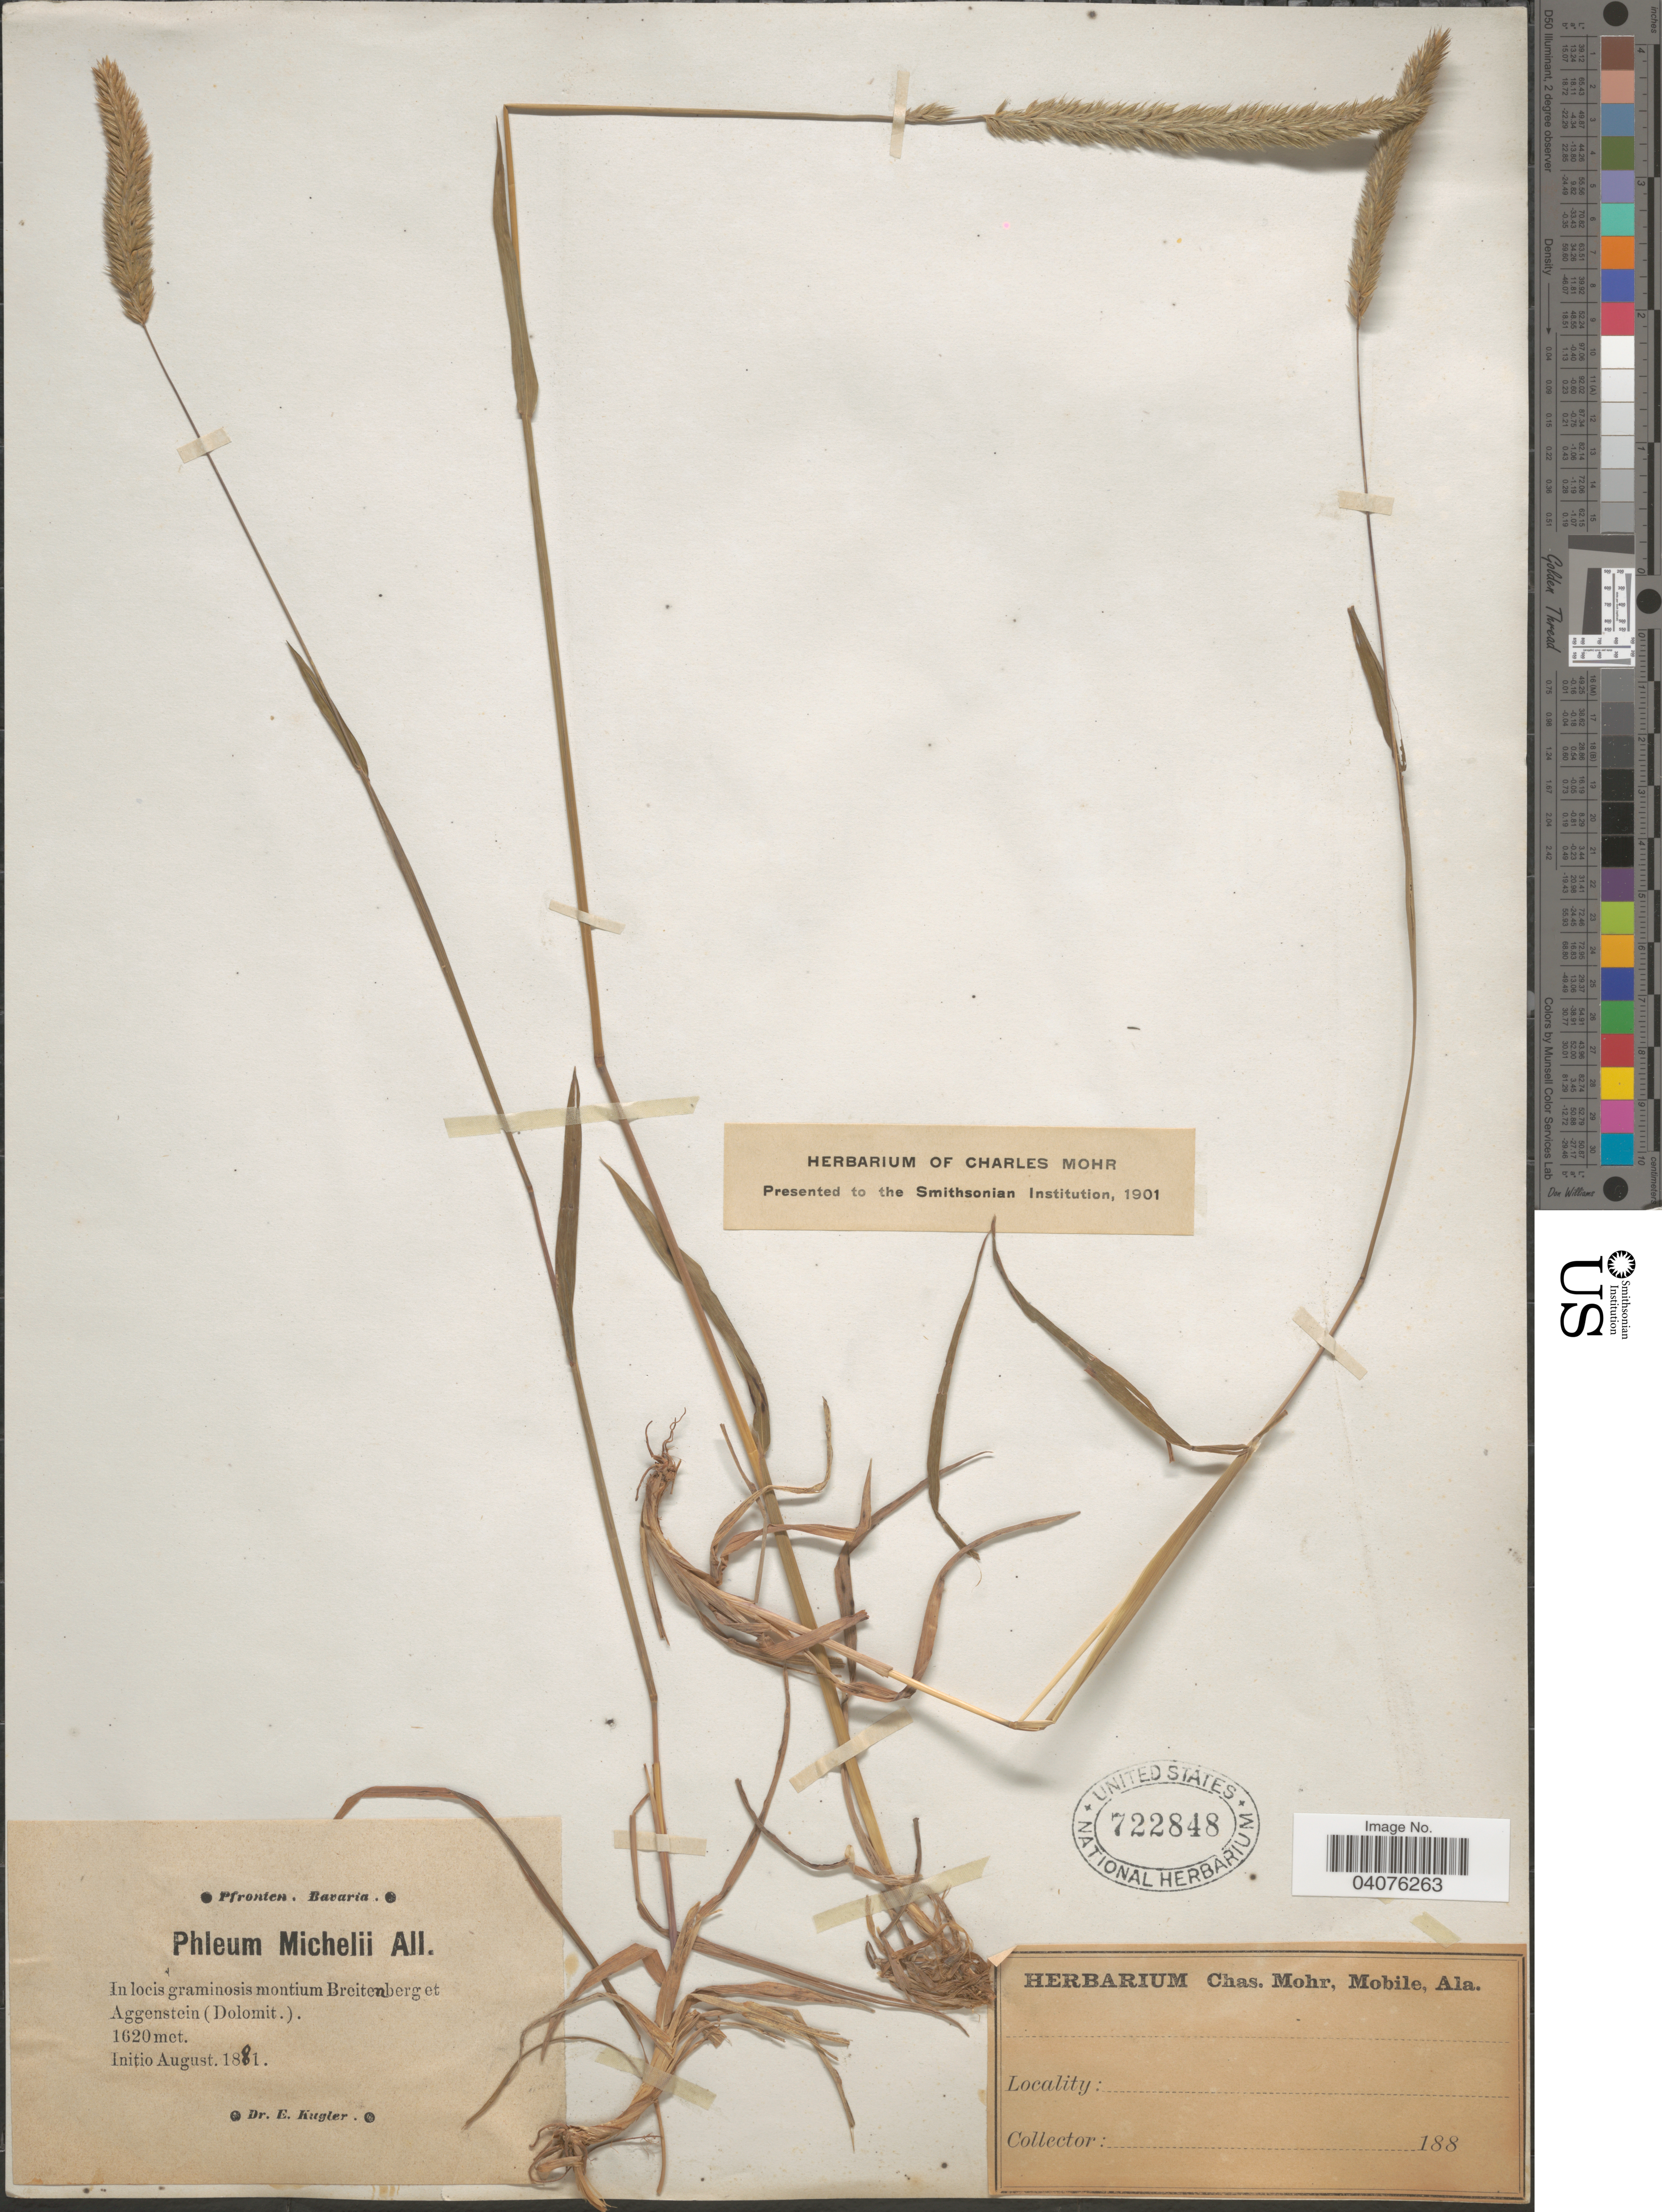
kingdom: Plantae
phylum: Tracheophyta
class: Liliopsida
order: Poales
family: Poaceae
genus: Phleum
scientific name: Phleum michelii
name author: All.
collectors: E. Kugler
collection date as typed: Initio August 1881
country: Germany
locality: In locis graminosis montium Breitenberg et Aggenstein (Dolomit.).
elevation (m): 1620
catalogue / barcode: US 722848